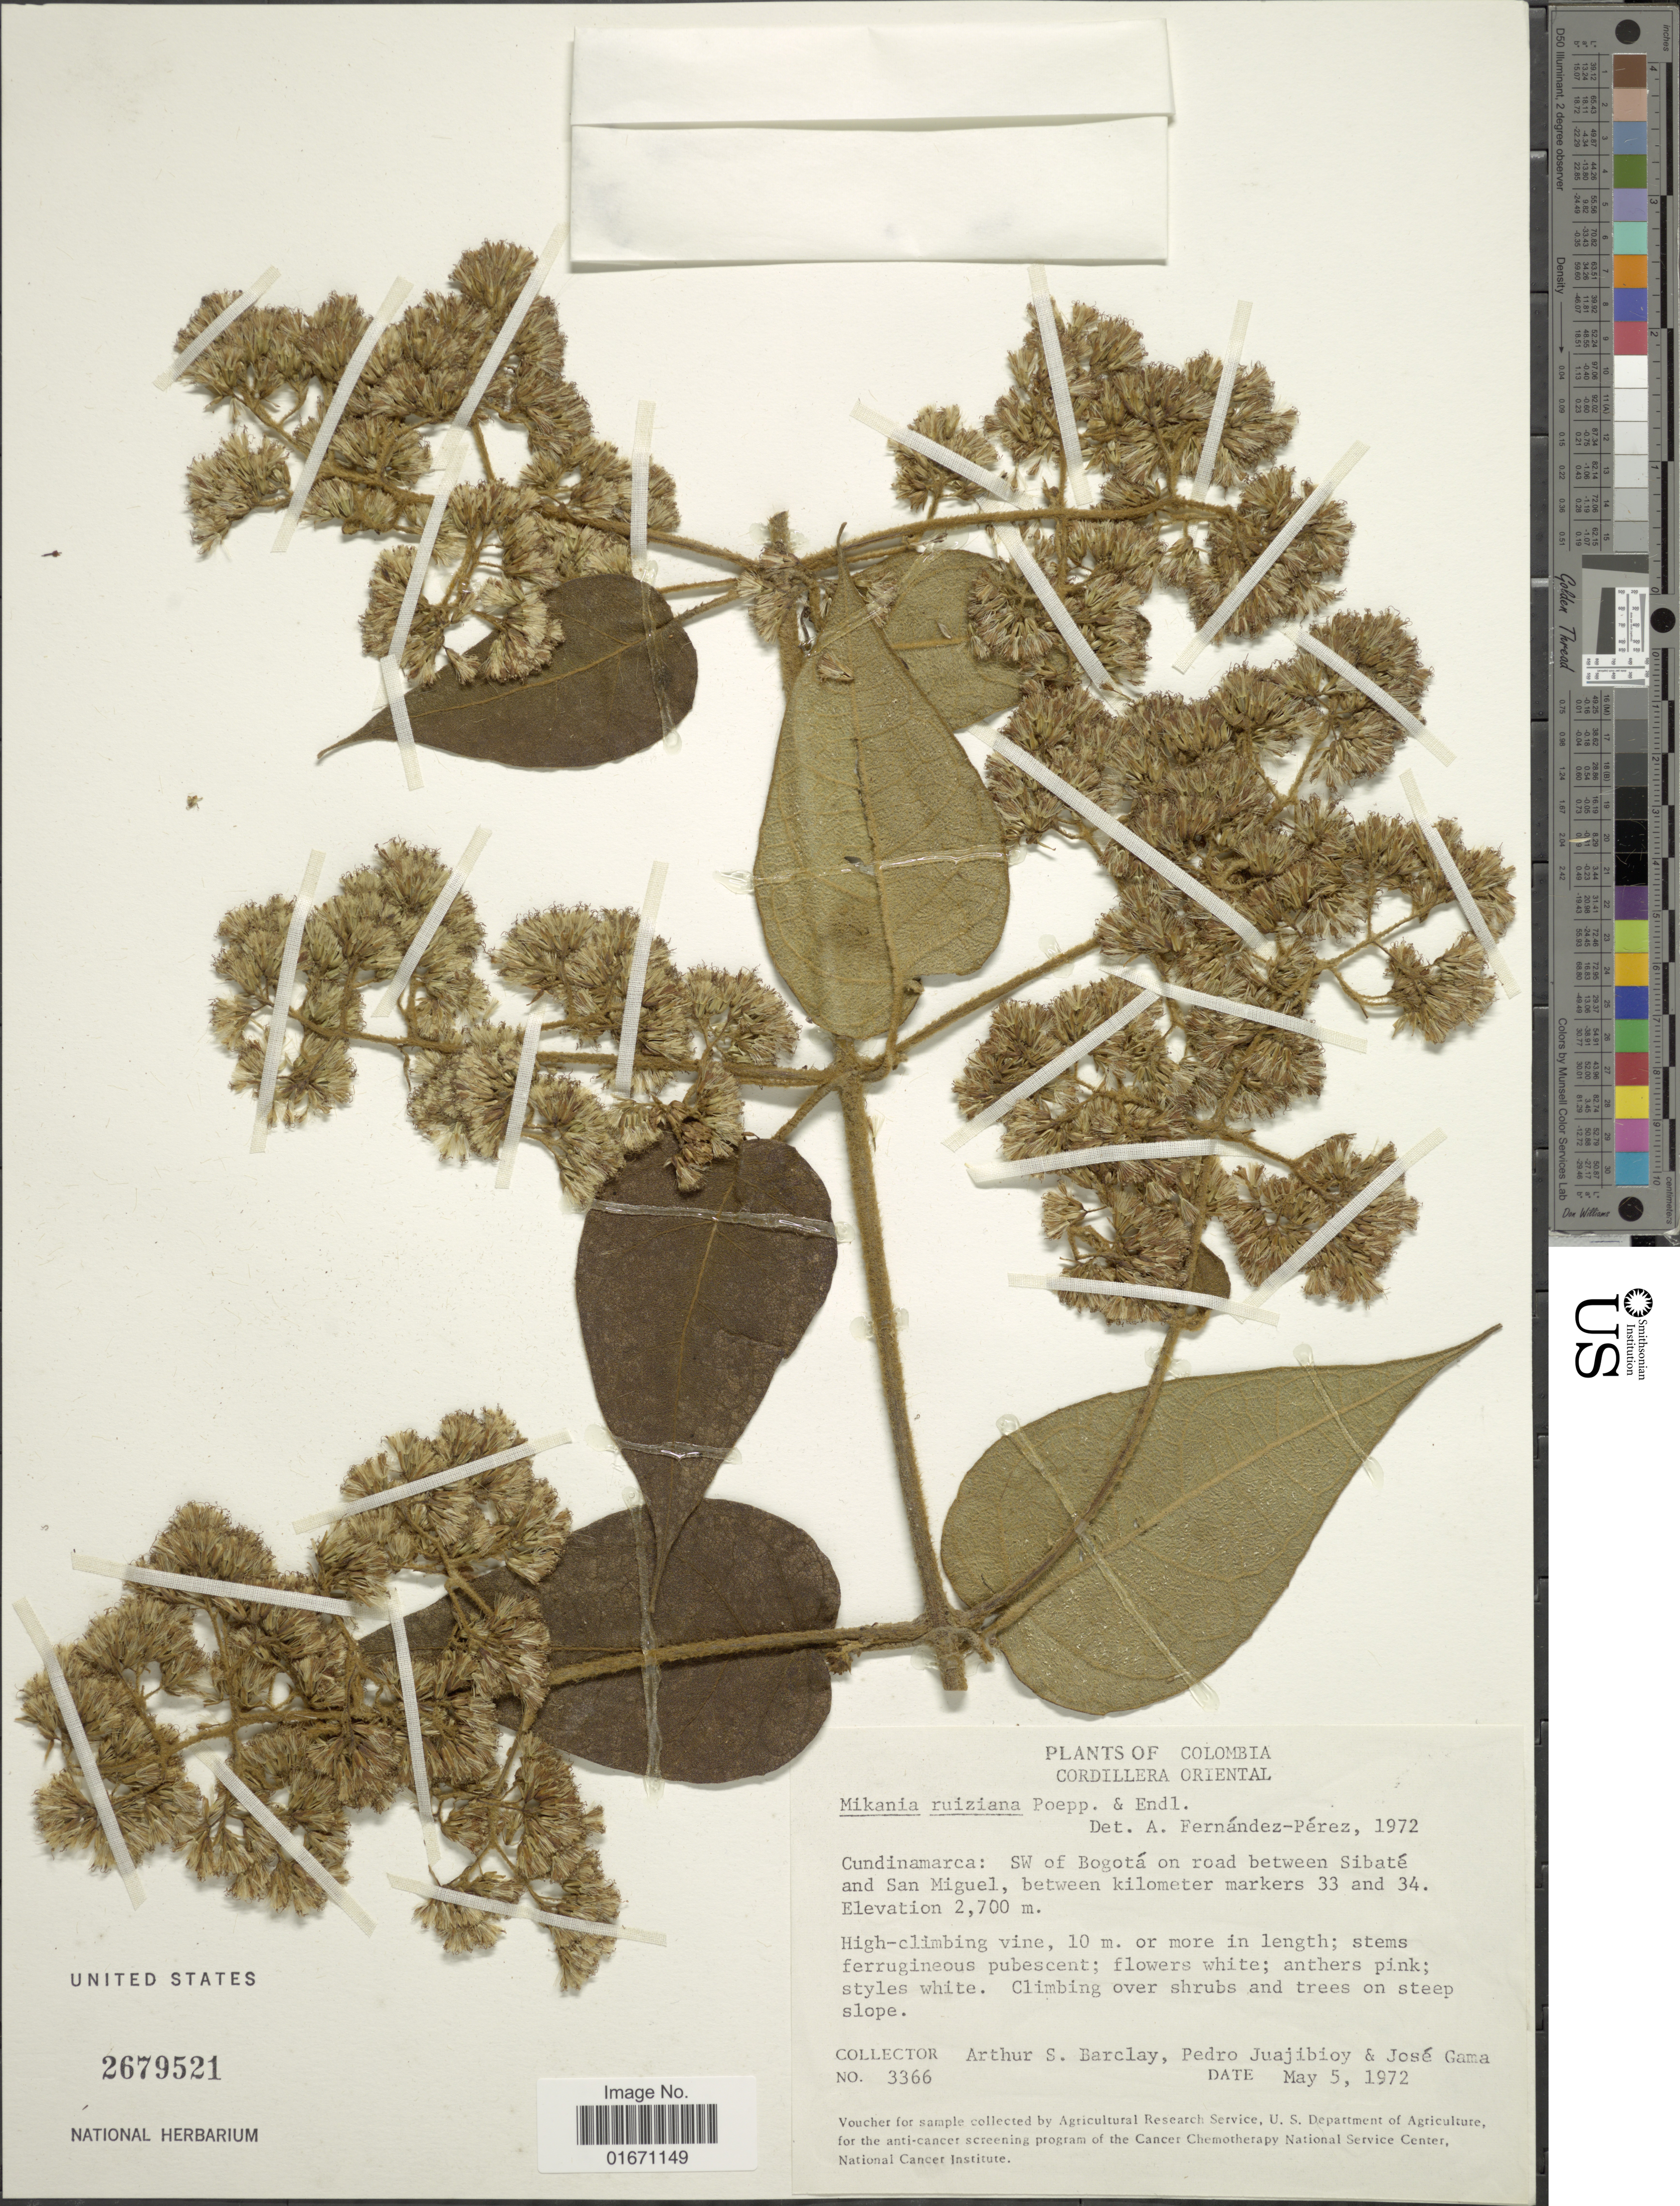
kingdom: Plantae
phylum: Tracheophyta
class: Magnoliopsida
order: Asterales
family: Asteraceae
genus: Mikania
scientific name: Mikania banisteriae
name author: DC.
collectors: A. S. Barclay, P. Juajibioy & J. Gama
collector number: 3366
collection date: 1972-05-05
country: Colombia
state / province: Cundinamarca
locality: SW of Bogota on road between Sibate and San Miguel, between kilometer markers 33 and 34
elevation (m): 2700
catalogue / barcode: US 2679521